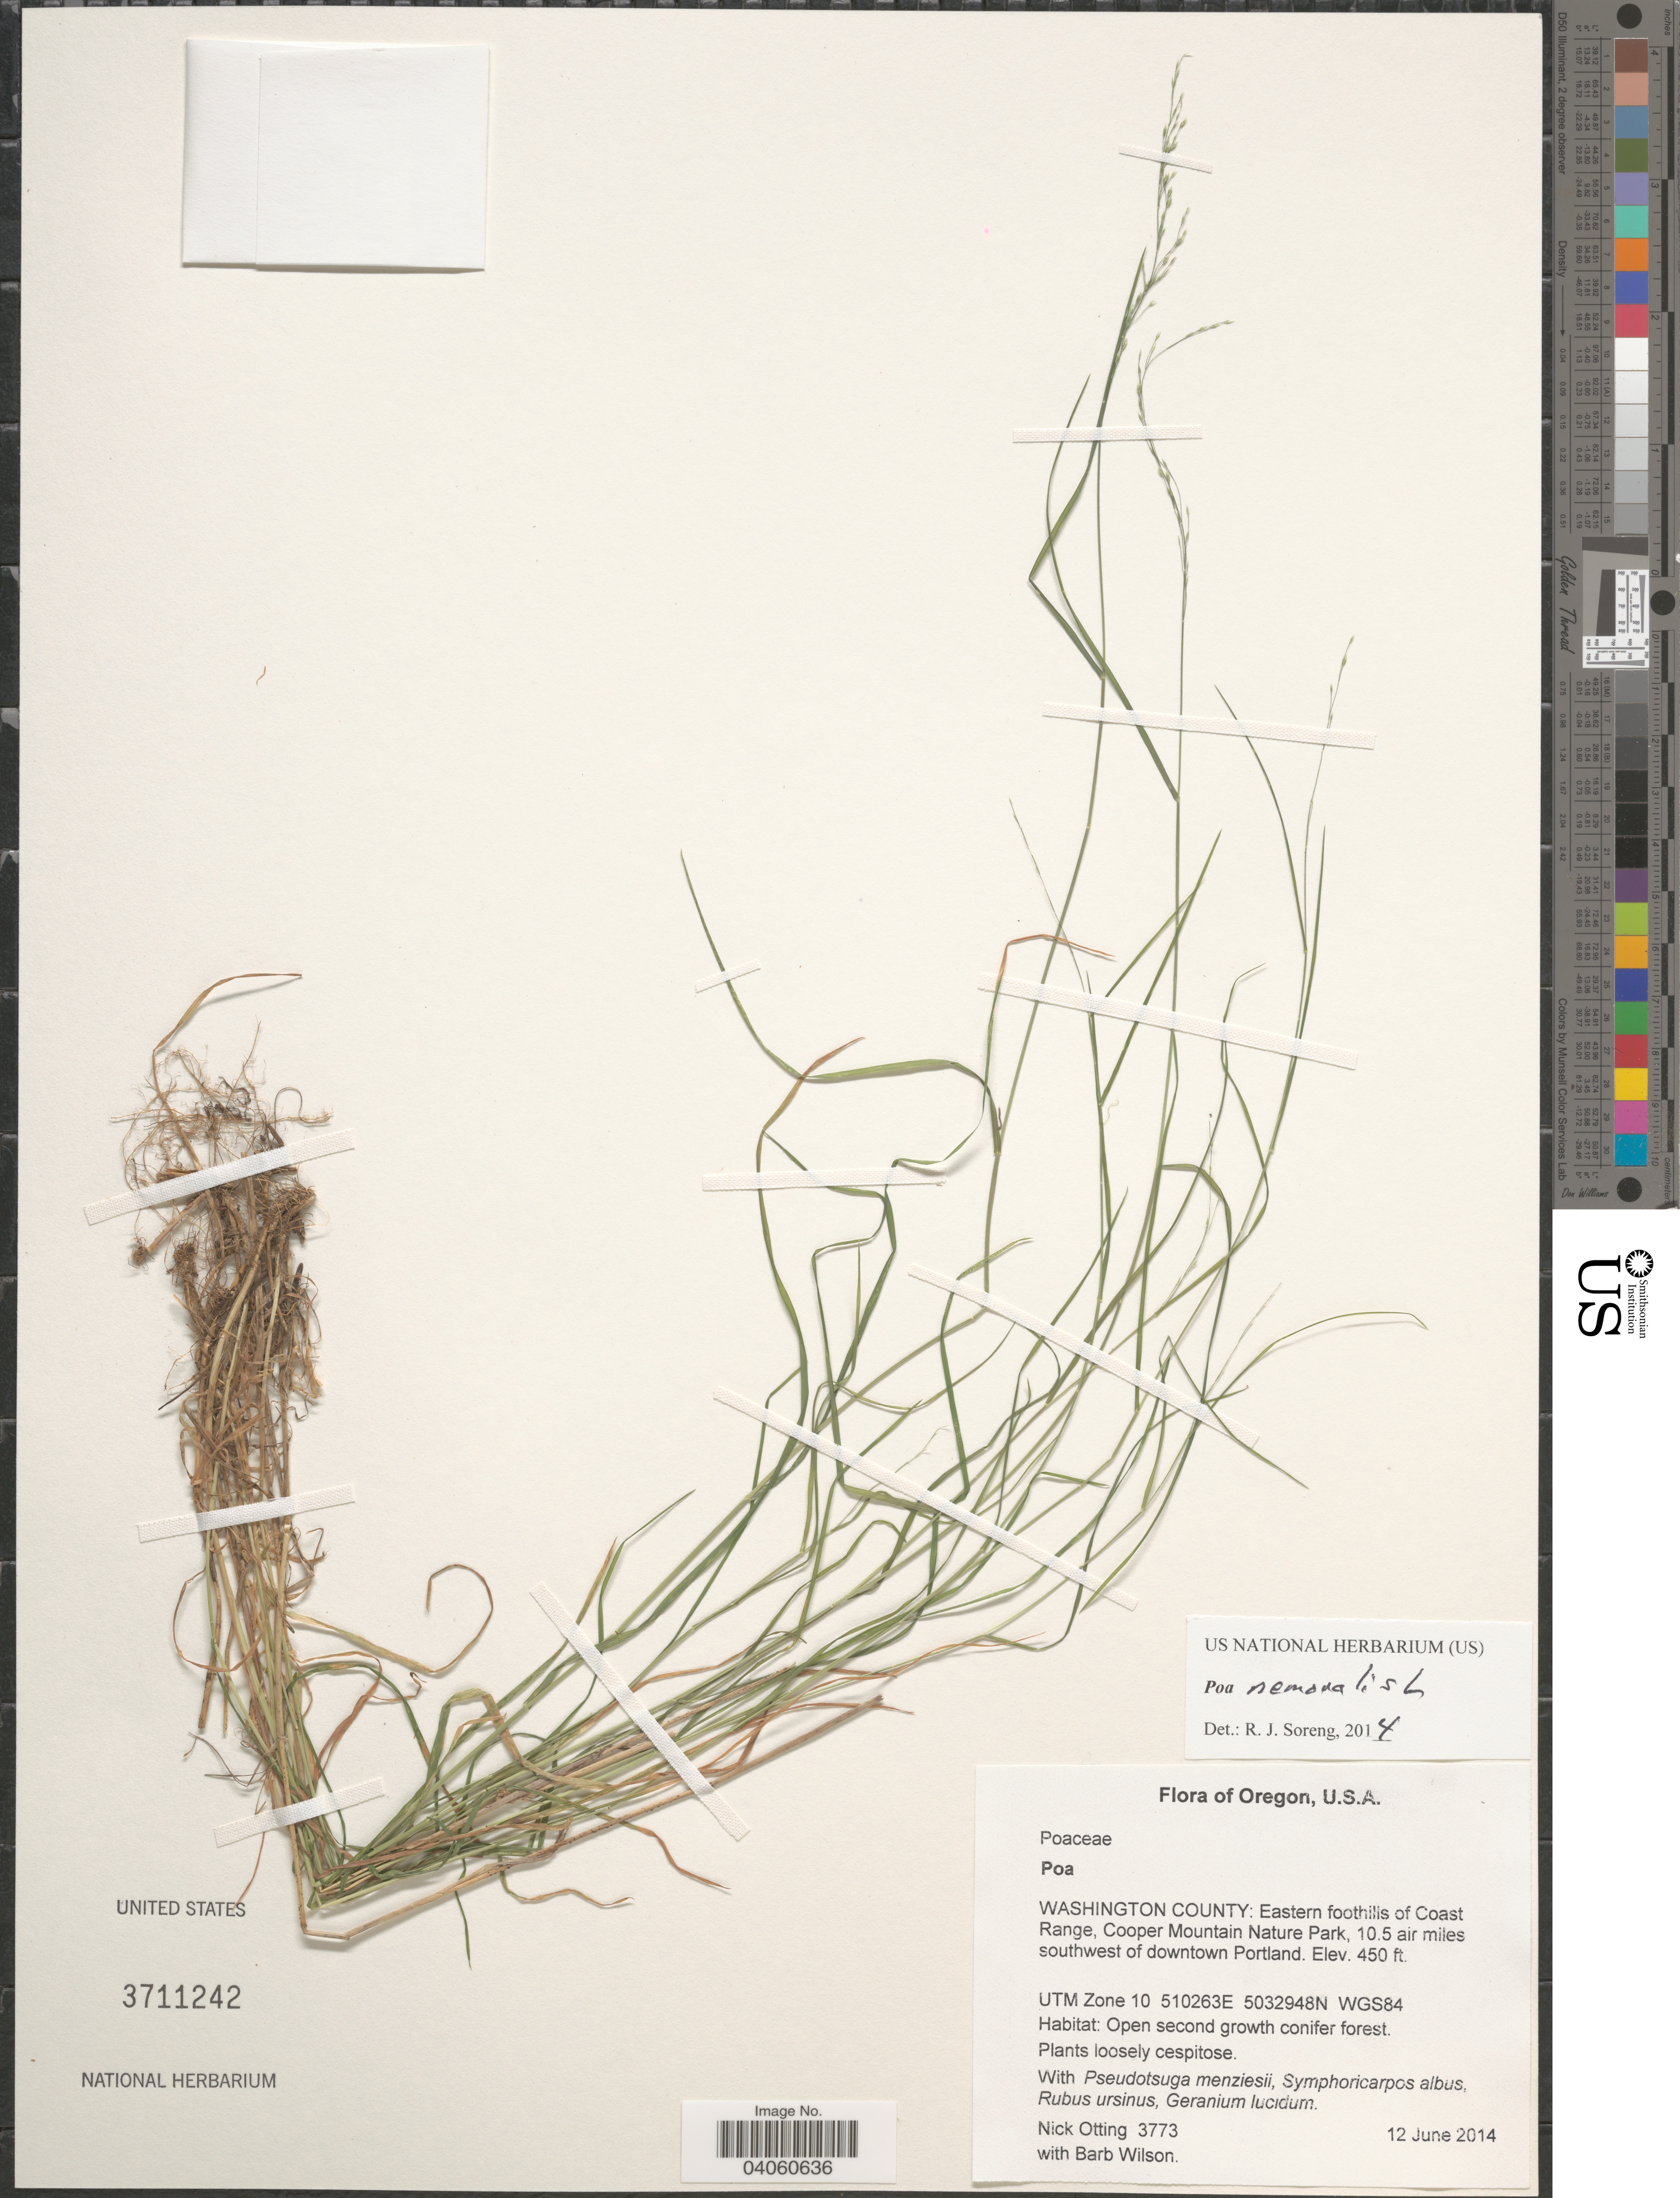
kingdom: Plantae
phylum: Tracheophyta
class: Liliopsida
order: Poales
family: Poaceae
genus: Poa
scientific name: Poa nemoralis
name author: L.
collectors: N. Otting & B. Wilson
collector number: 3773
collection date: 2014-06-12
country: United States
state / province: Oregon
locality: Washingtoon County: Eastern foothills of Coast Range, Cooper Mountain Nature Park, 10.5 air miles southwest of downtown Portland.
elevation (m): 137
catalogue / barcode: US 3711242